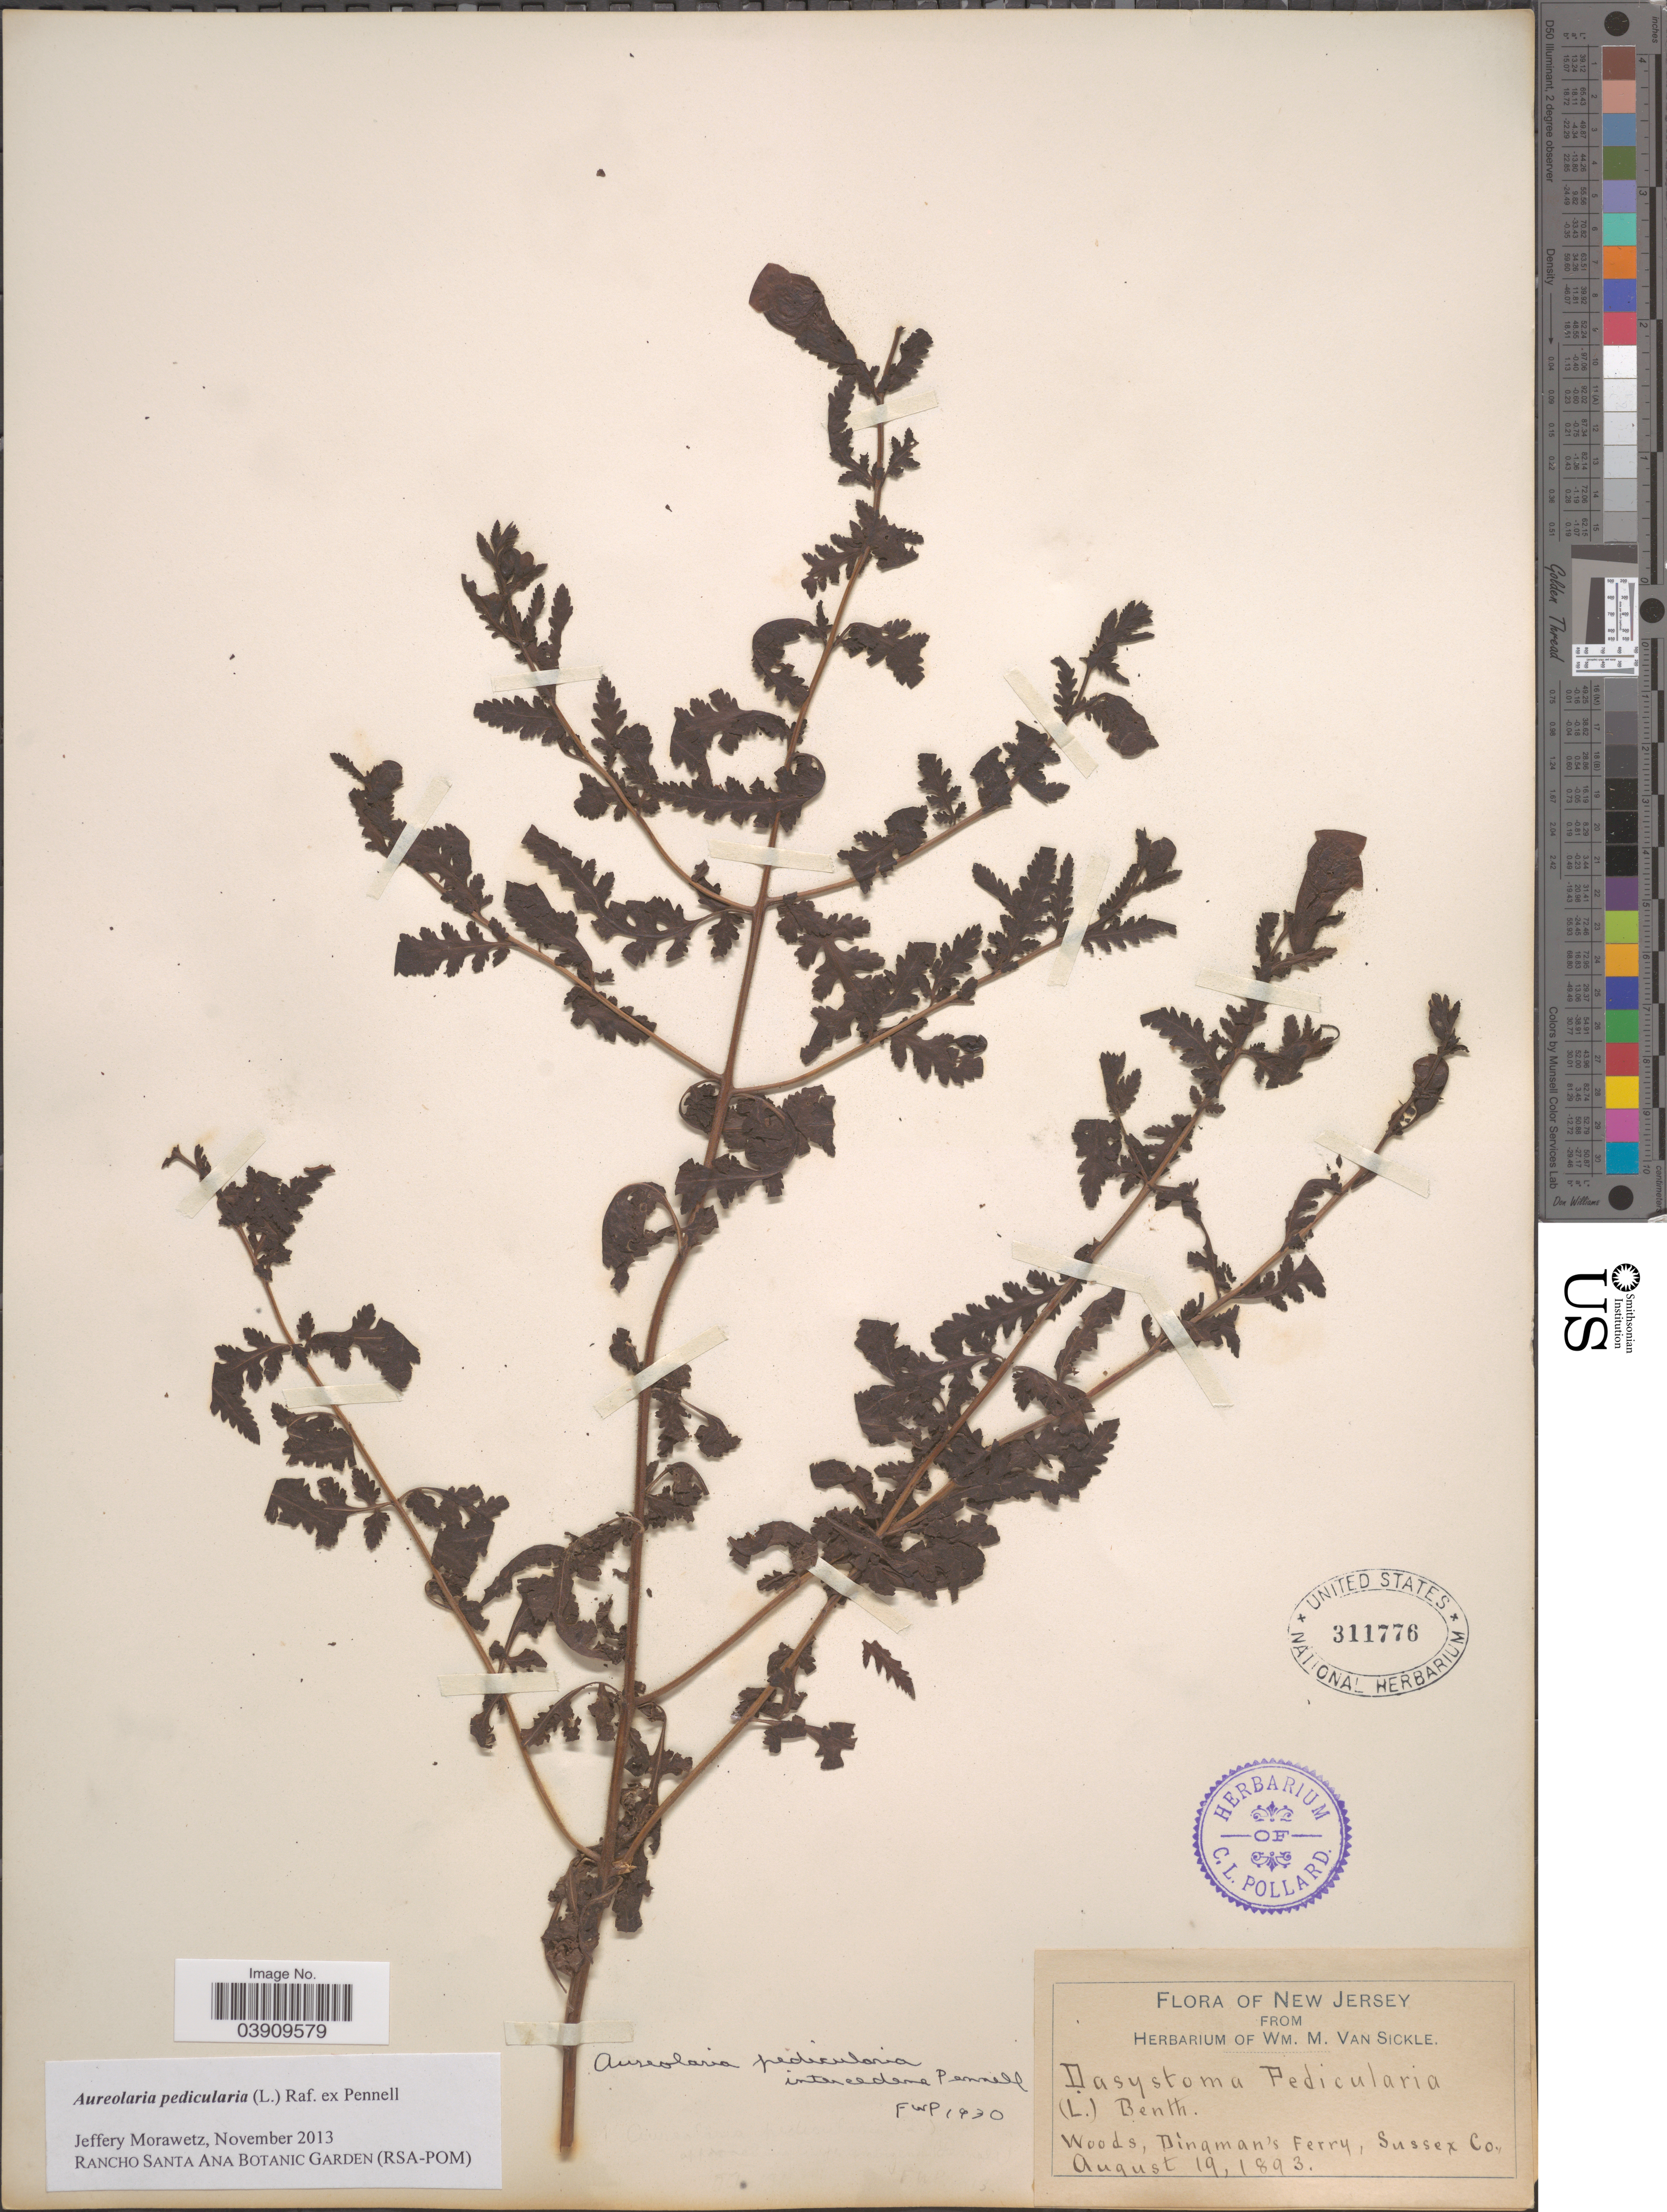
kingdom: Plantae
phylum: Tracheophyta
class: Magnoliopsida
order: Lamiales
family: Orobanchaceae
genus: Aureolaria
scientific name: Aureolaria pedicularia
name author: (L.) Raf. ex Farw.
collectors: ex herb. Wm. M. Van Sickle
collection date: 1893-08-19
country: United States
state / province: New Jersey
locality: Dingman's Ferry, Sussex Co.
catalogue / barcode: US 311776